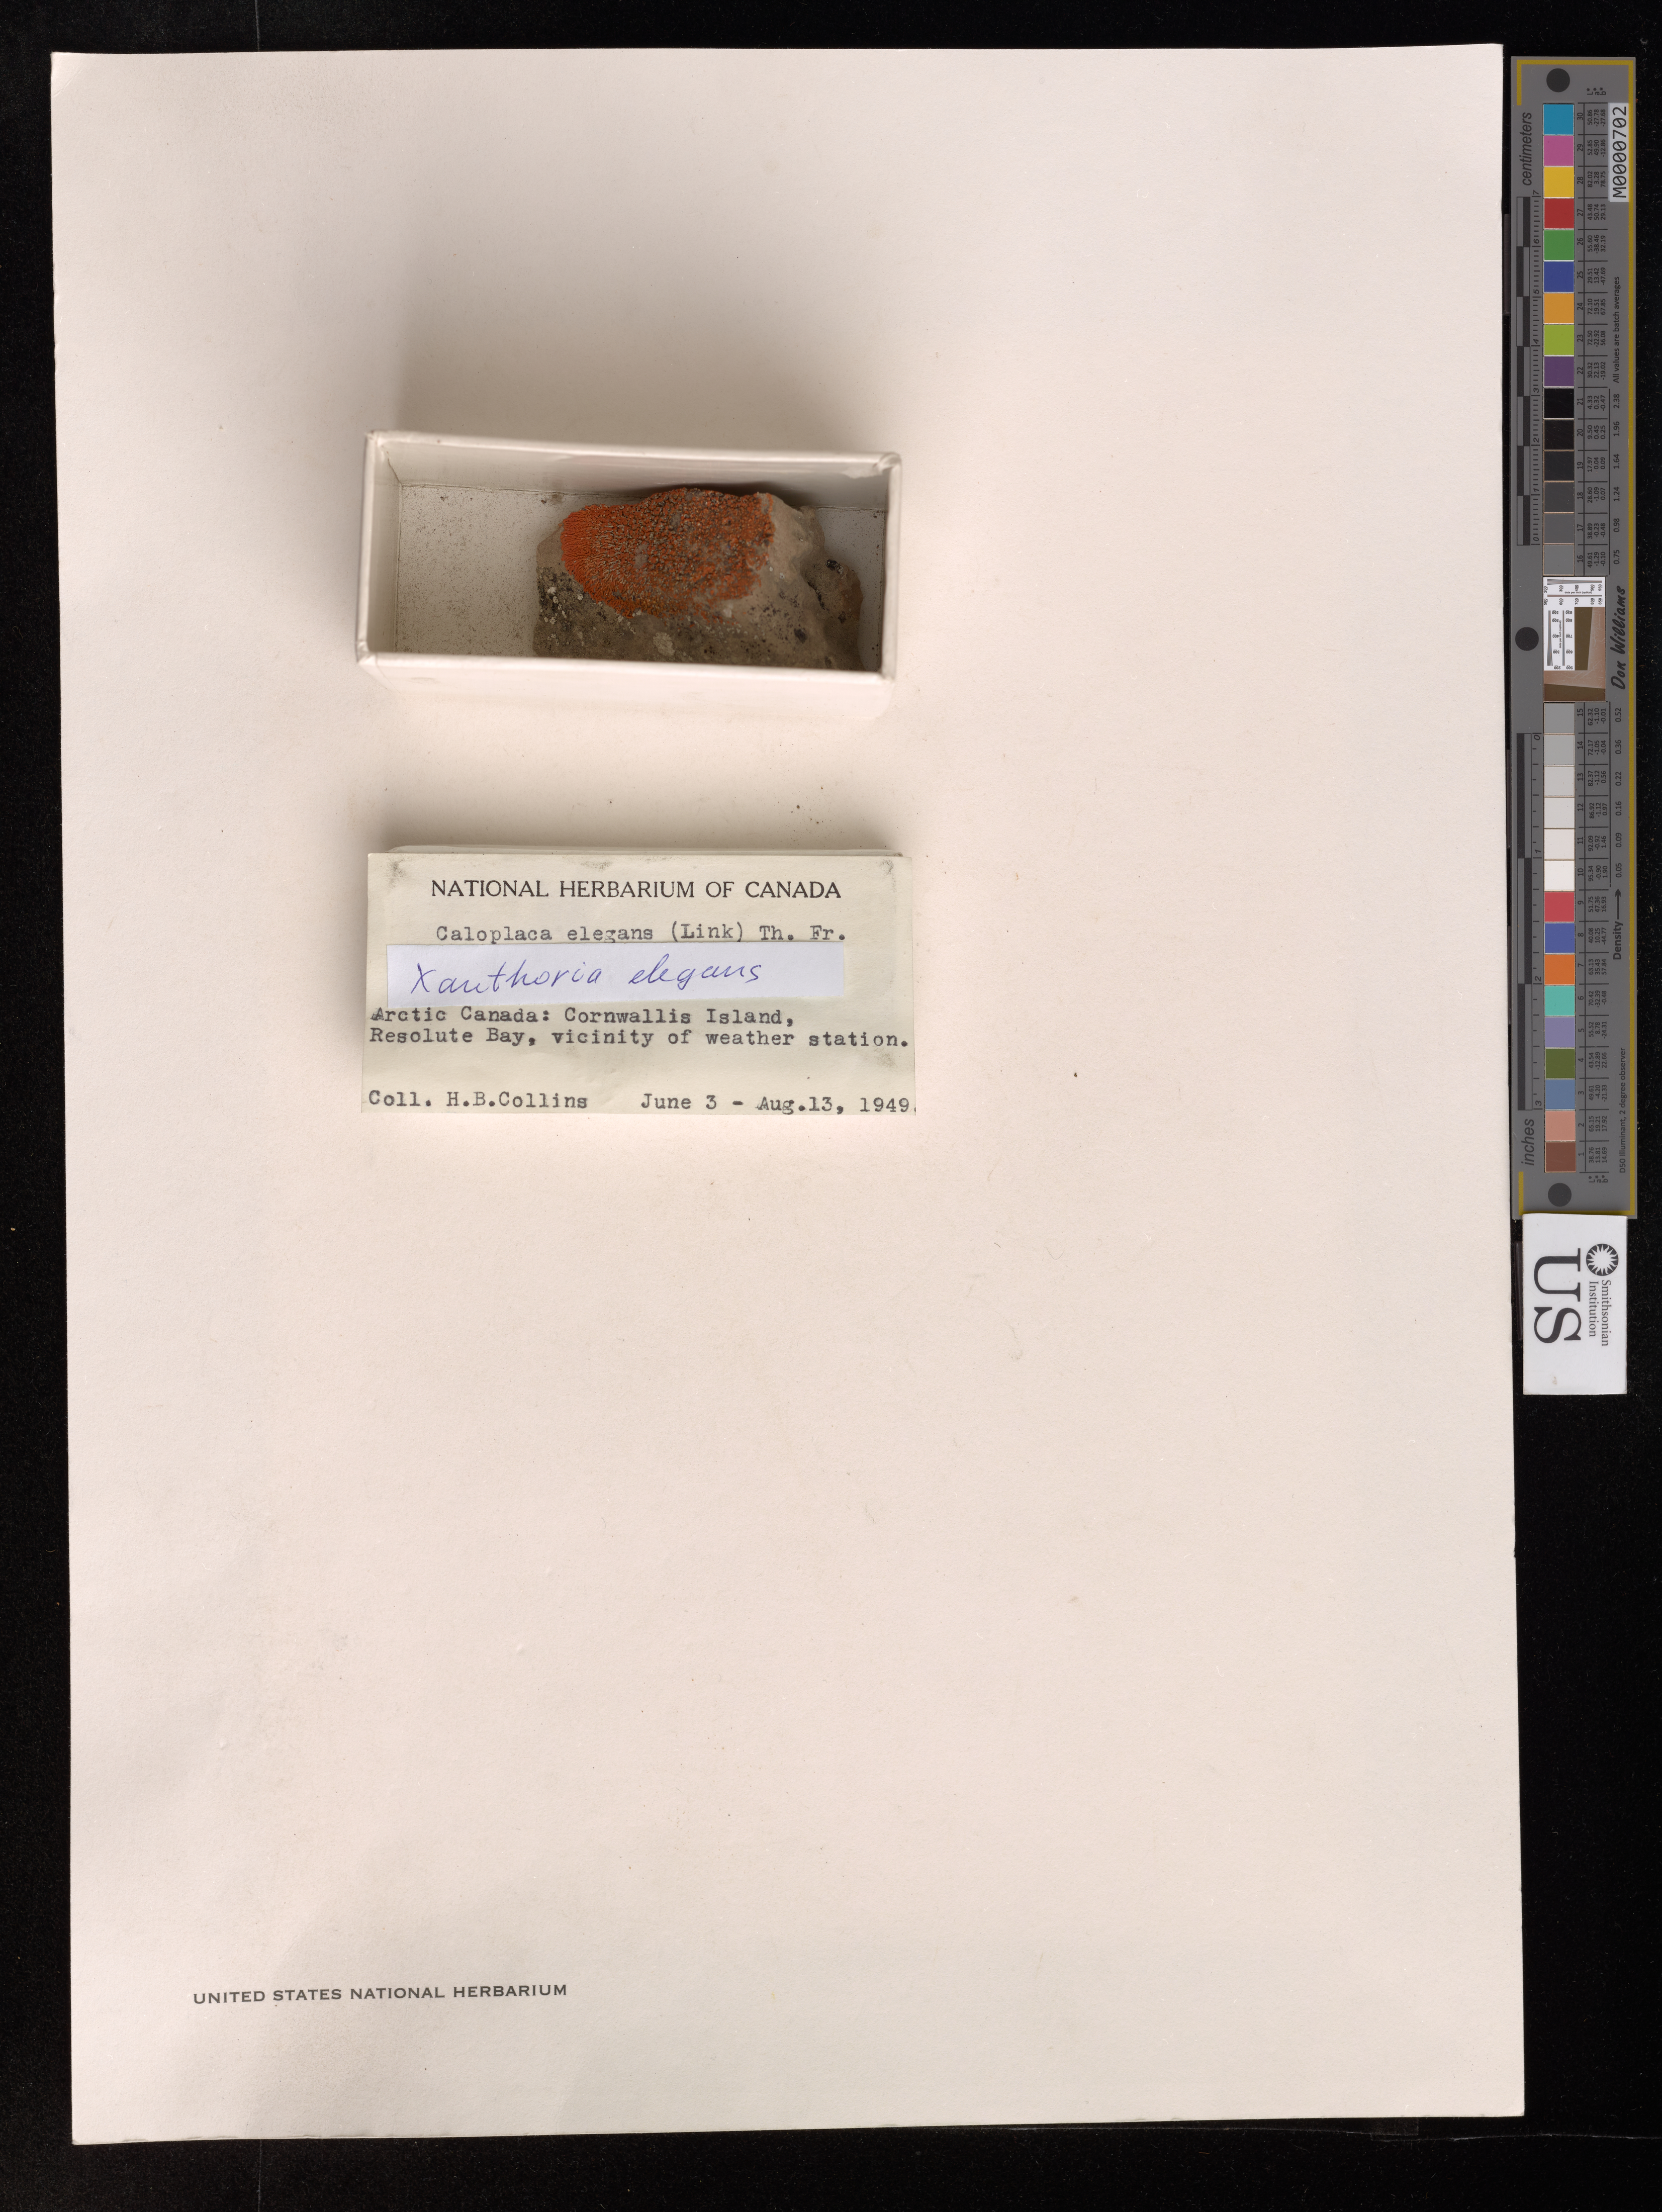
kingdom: Fungi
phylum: Ascomycota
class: Lecanoromycetes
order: Teloschistales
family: Teloschistaceae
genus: Xanthoria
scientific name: Xanthoria elegans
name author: (Link) Th. Fr.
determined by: Lichen Identifications Updating Project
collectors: H. Collins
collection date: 1949-06-03/1949-08-13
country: Canada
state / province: Nunavut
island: Cornwallis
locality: Arctic Canada, Resolute Bay, vicinity of weather station